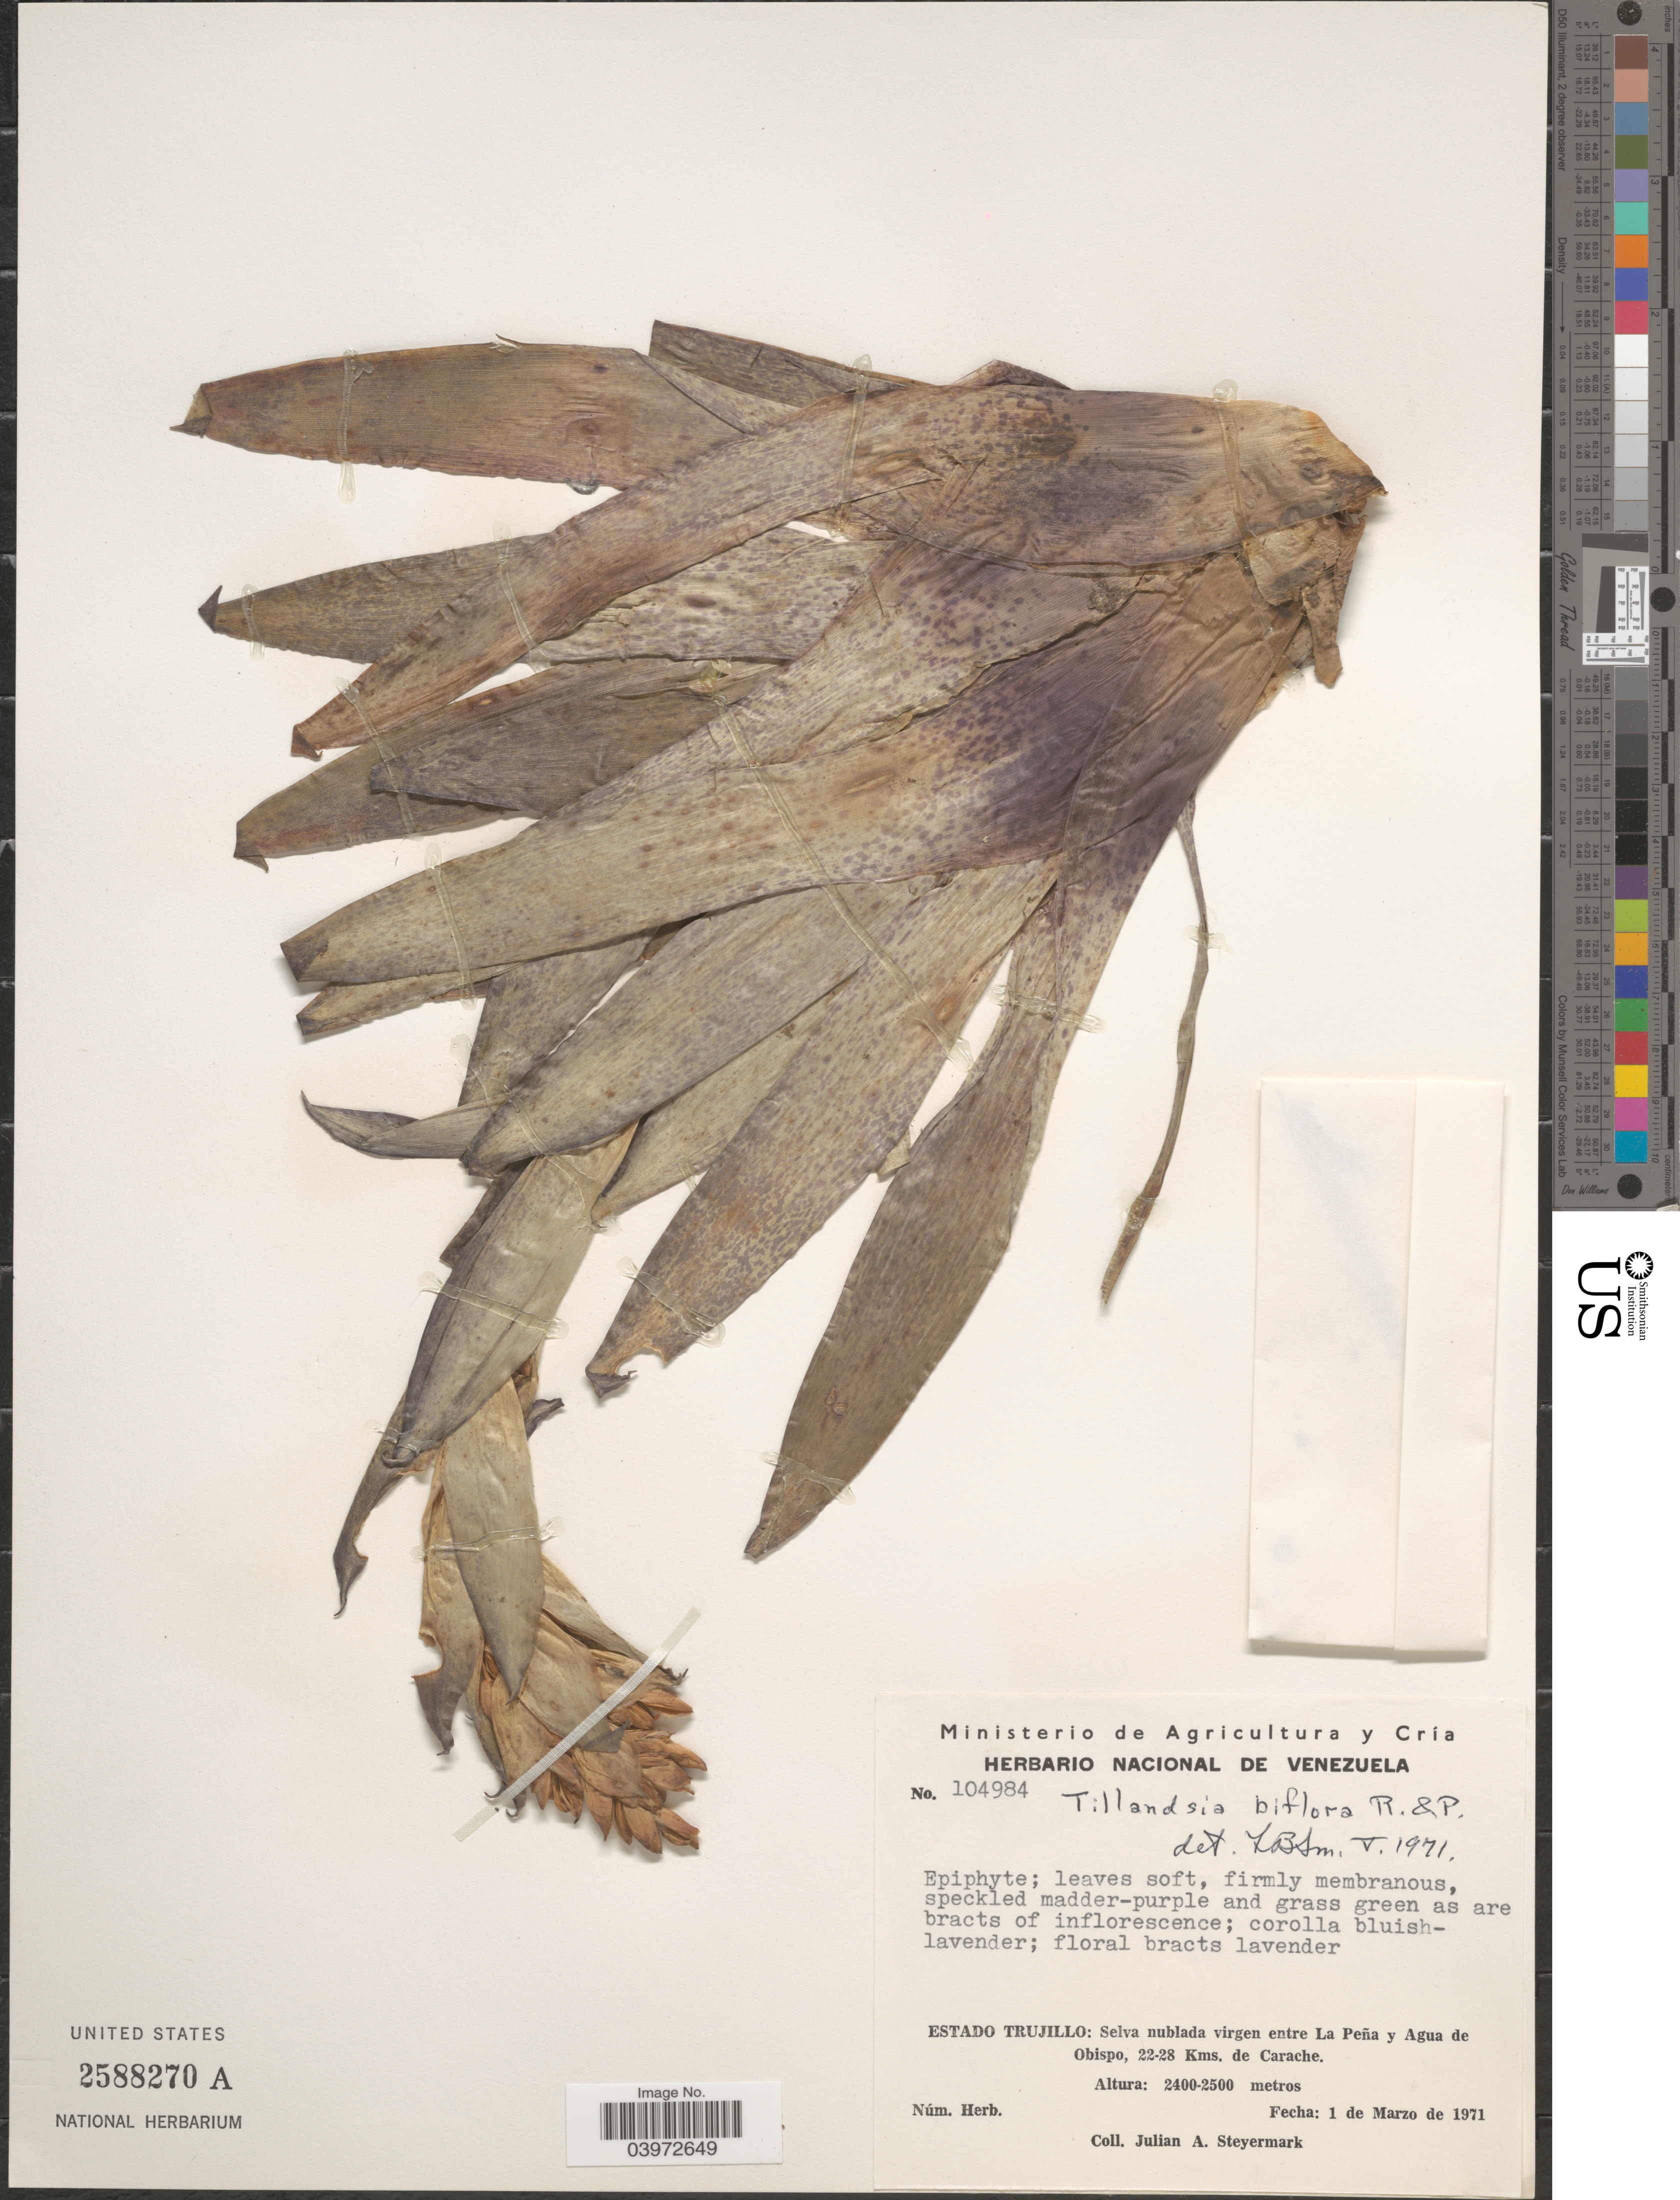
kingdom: Plantae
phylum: Tracheophyta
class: Liliopsida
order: Poales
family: Bromeliaceae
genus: Tillandsia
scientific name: Tillandsia biflora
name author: Ruiz & Pav.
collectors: J. Steyermark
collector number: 104984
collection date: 1971-03-01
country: Venezuela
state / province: Trujillo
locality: Selva nublada virgen entre La Peña y Agua de Obispo, 22-28 Kms. de Carache.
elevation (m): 2400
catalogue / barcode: US 2588270A